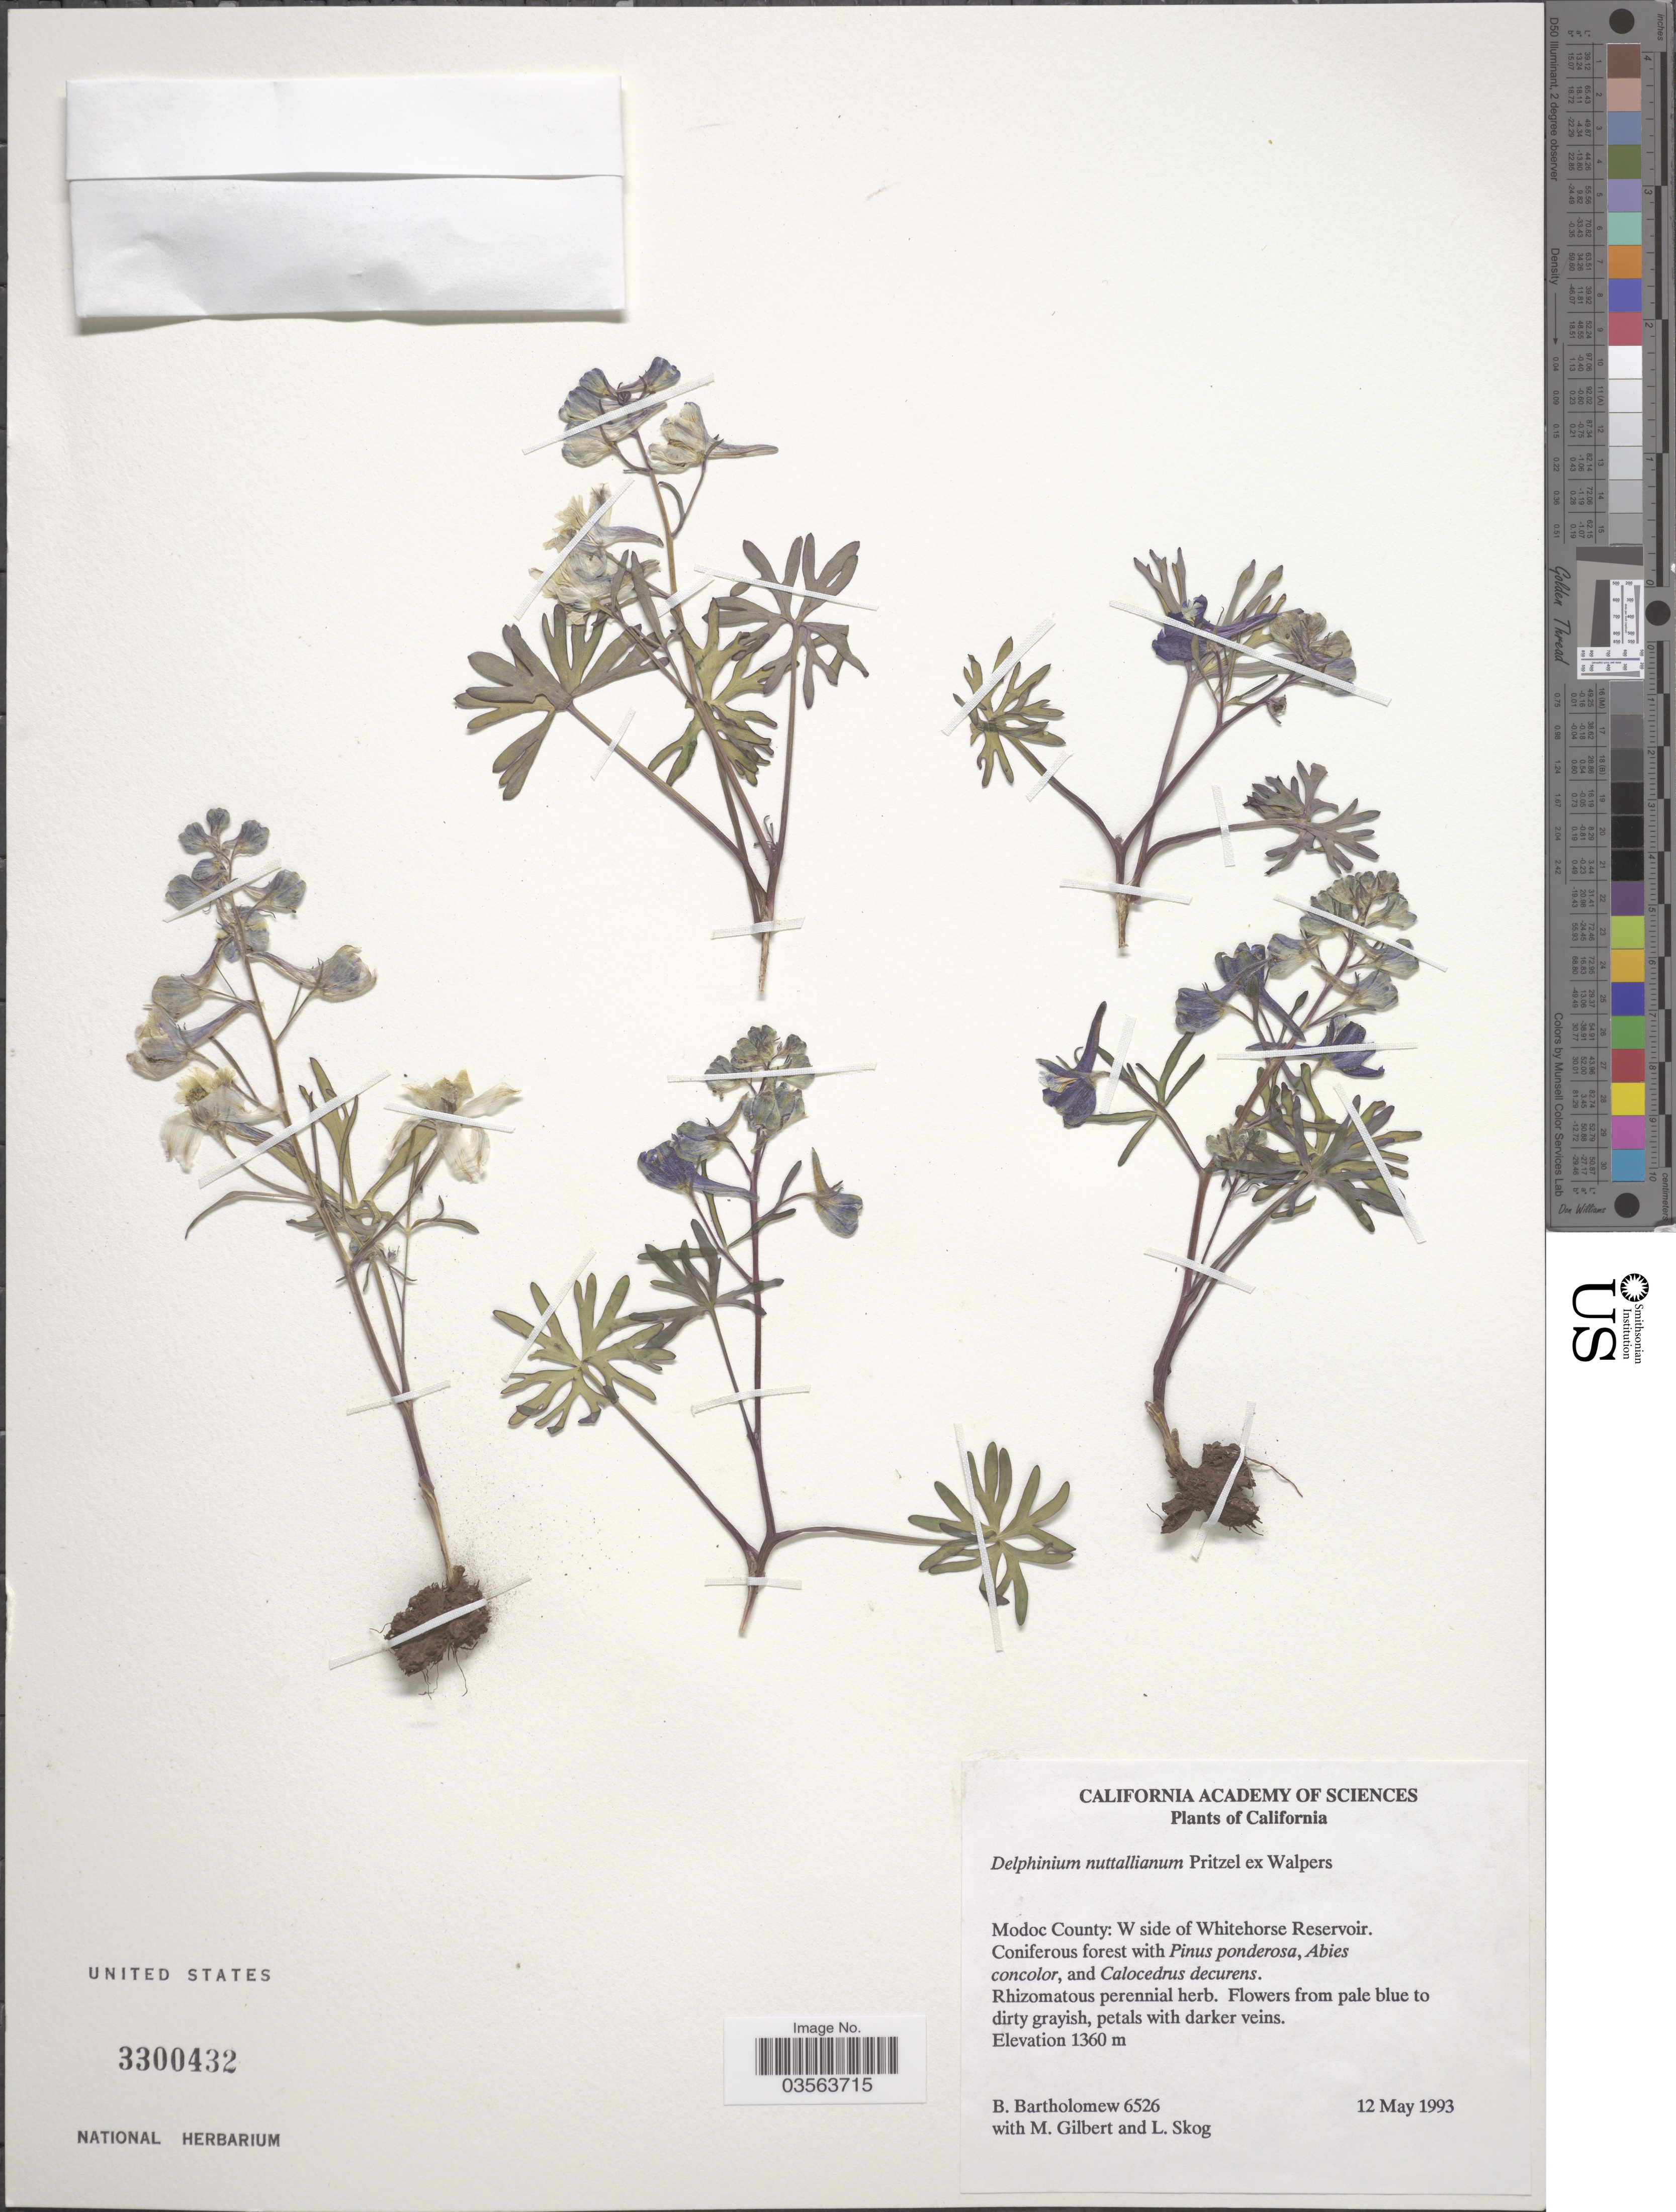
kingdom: Plantae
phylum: Tracheophyta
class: Magnoliopsida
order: Ranunculales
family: Ranunculaceae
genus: Delphinium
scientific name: Delphinium nuttallianum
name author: E. Pritz. ex Walpers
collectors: B. Bartholomew, M. Gilbert & L. E. Skog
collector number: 6526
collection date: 1993-05-12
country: United States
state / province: California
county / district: Modoc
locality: Modoc County: W side of Whitehorse Reservoir.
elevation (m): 1360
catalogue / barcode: US 3300432